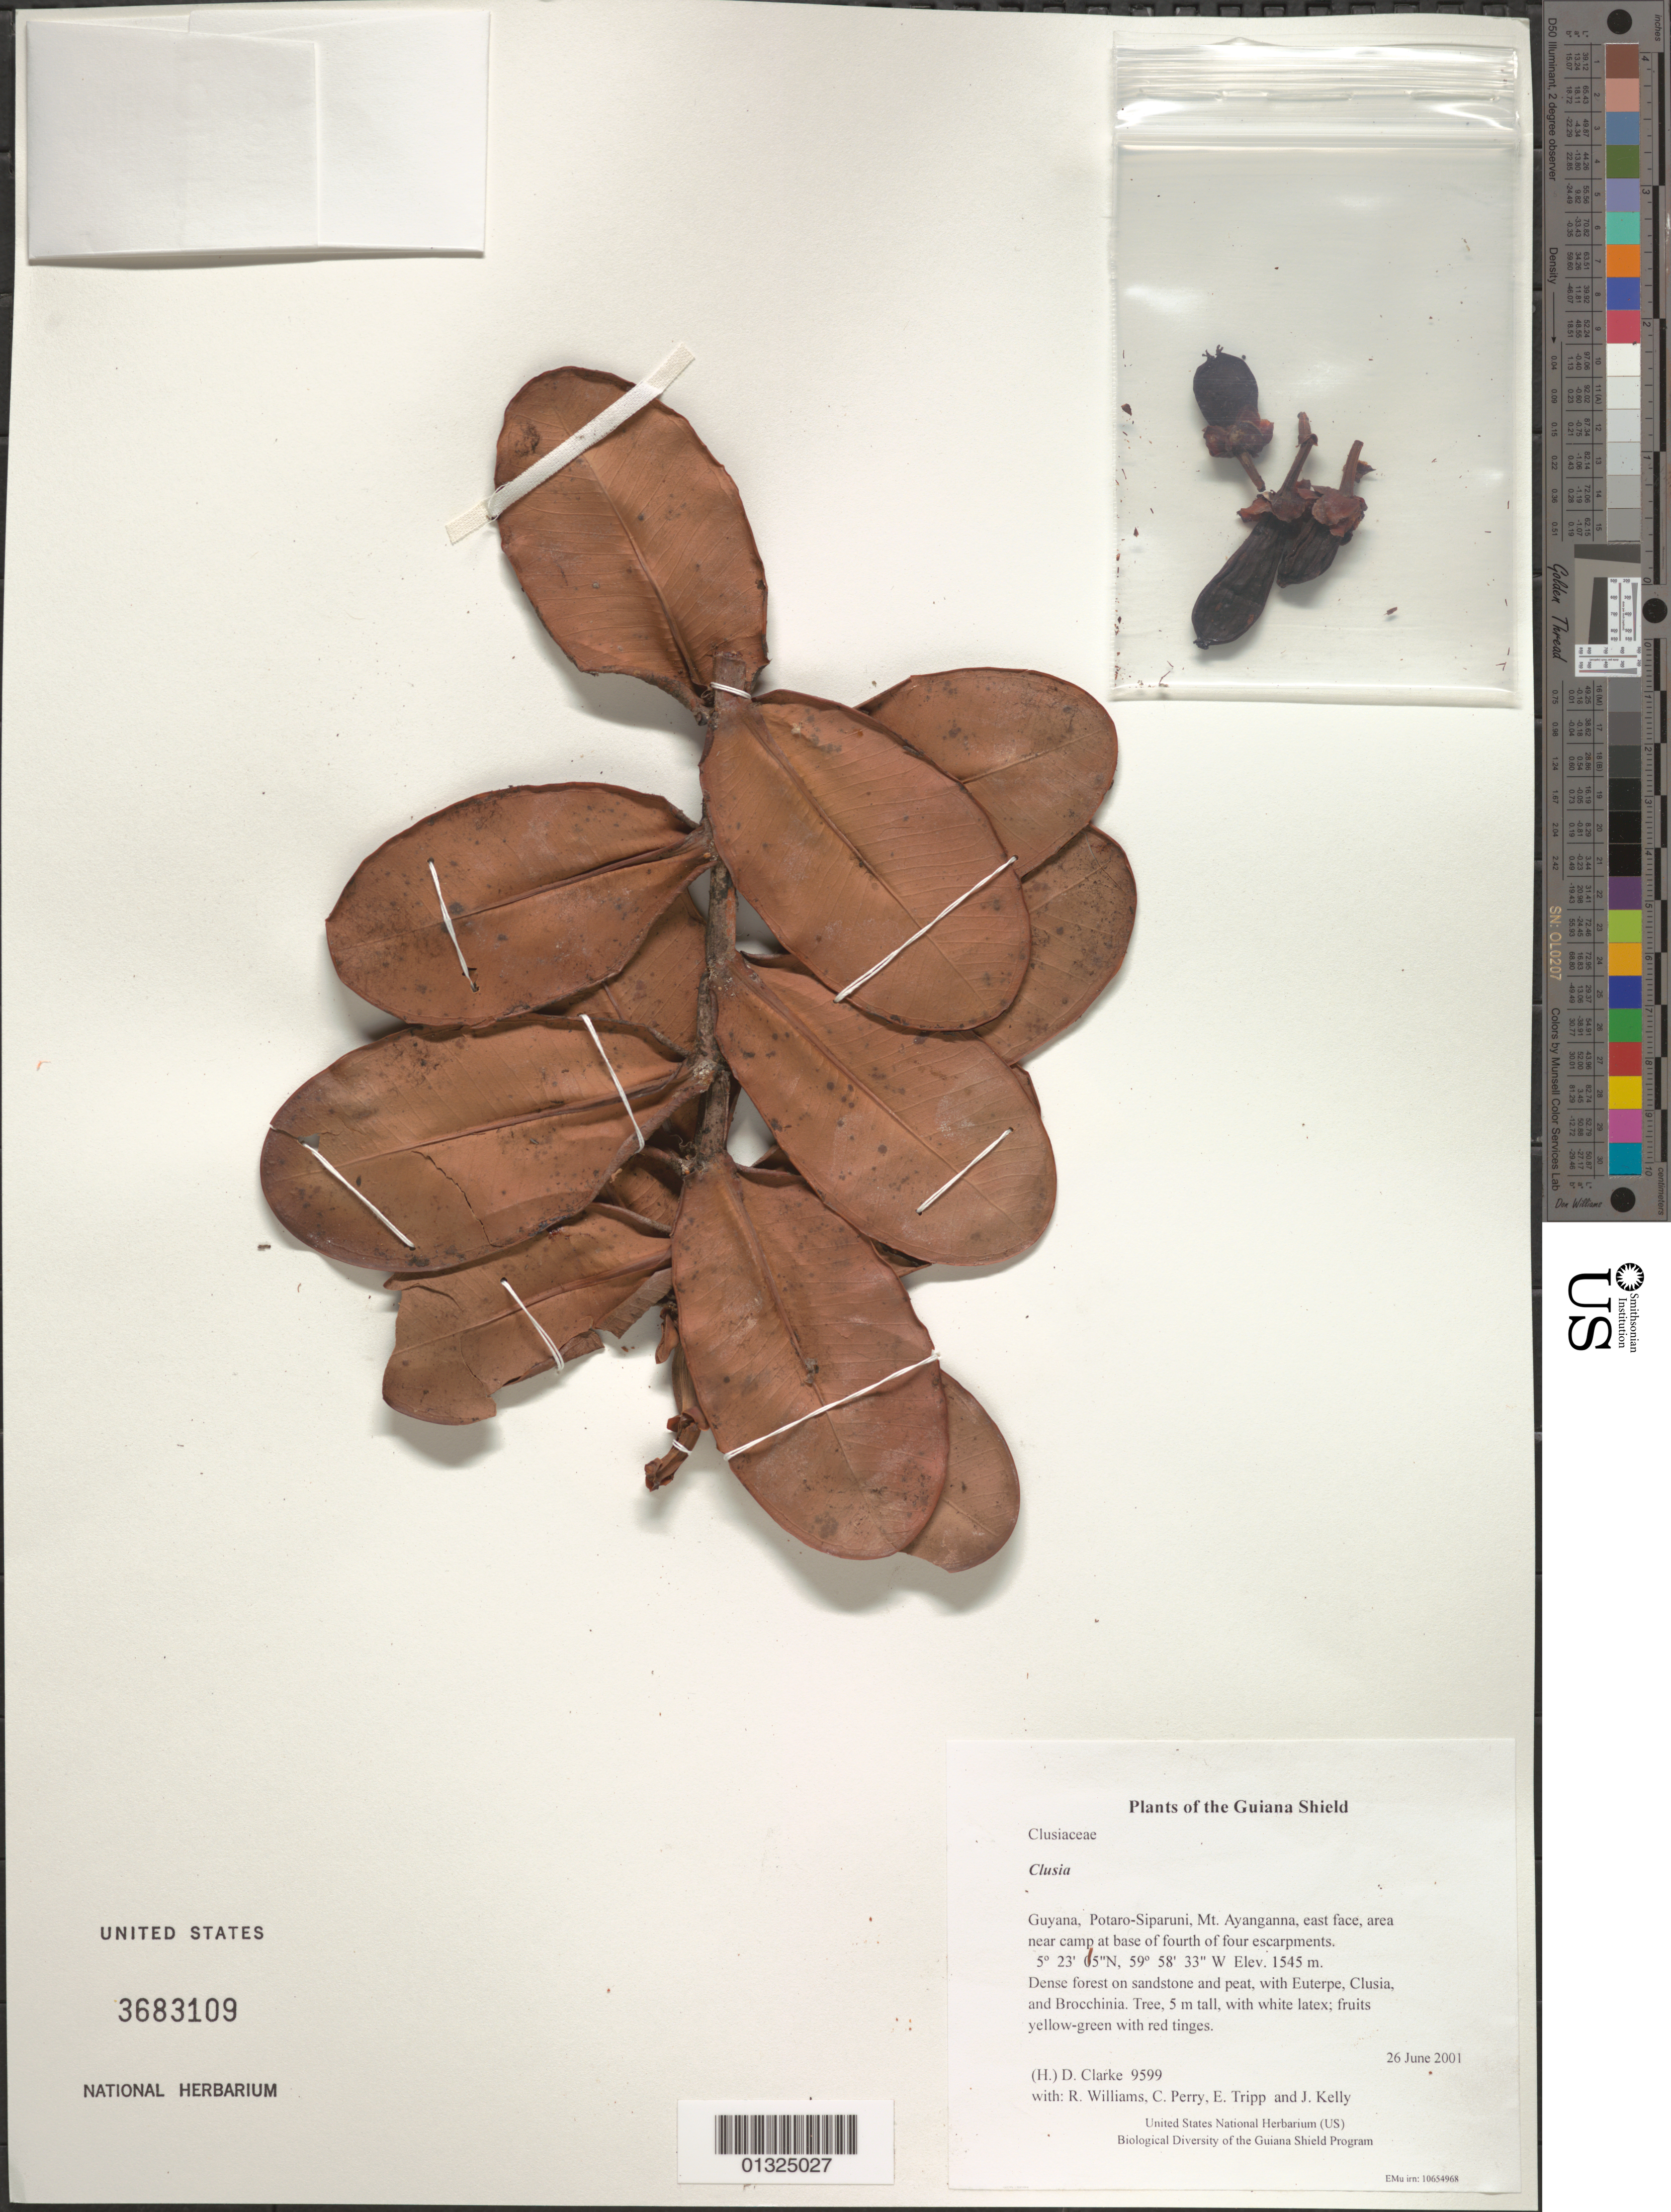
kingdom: Plantae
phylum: Tracheophyta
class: Magnoliopsida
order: Malpighiales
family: Clusiaceae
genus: Clusia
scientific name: Clusia sp.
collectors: H. D. Clarke, R. Williams, C. Perry, E. Tripp & J. Kelly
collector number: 9599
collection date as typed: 26 June 2001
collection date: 2001-06-26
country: Guyana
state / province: Potaro-Siparuni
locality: Mt. Ayanganna, east face, area near camp at base of fourth of four escarpments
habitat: Dense forest on sandstone and peat, with Euterpe, Clusia, and Brocchinia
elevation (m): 1545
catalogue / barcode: US 3683109